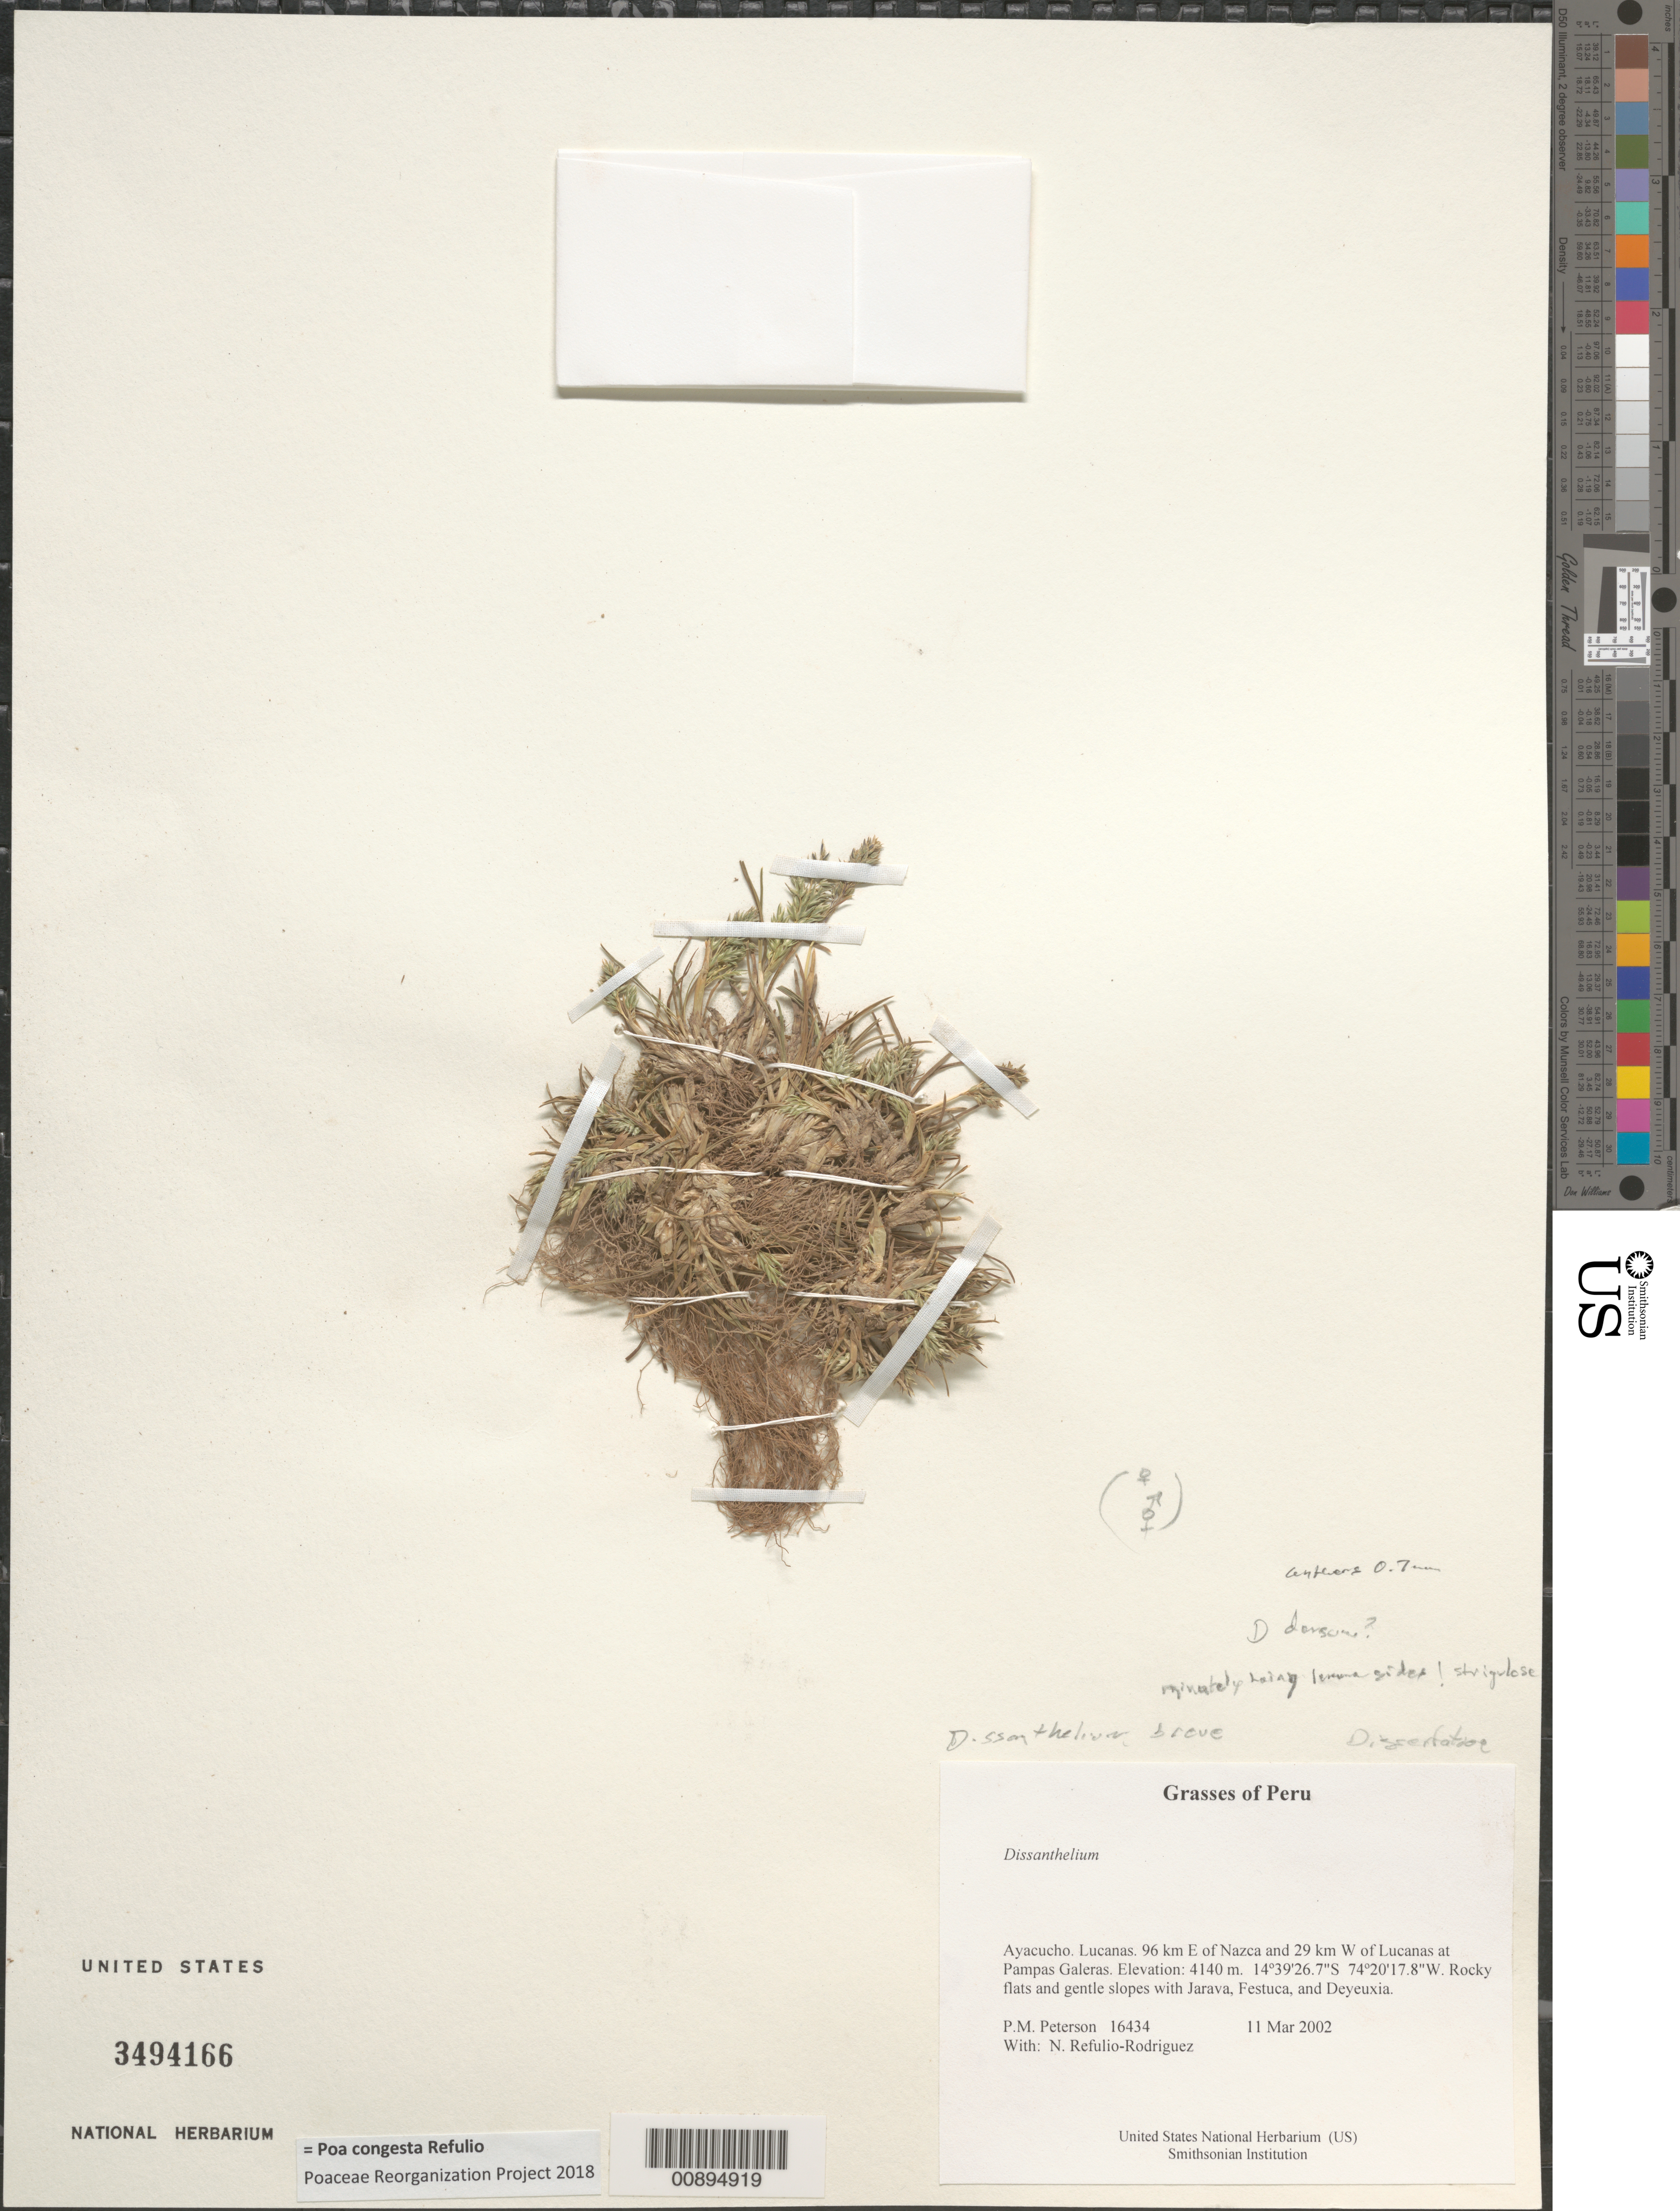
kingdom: Plantae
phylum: Tracheophyta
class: Liliopsida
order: Poales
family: Poaceae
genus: Poa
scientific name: Poa calycina var. calycina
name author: (J. Presl) Kunth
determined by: Poaceae Reorganization Project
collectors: P. M. Peterson & N. Refulio-Rodríguez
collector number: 16434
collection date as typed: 11 Mar 2002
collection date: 2002-03-11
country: Peru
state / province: Ayacucho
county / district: Lucanas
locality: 96 km E of Nazca and 29 km W of Lucanas at Pampas Galeras.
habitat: Rocky flats and gentle slopes with ~Jarava, Festuca, and Deyeuxia~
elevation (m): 4140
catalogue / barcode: US 3494166